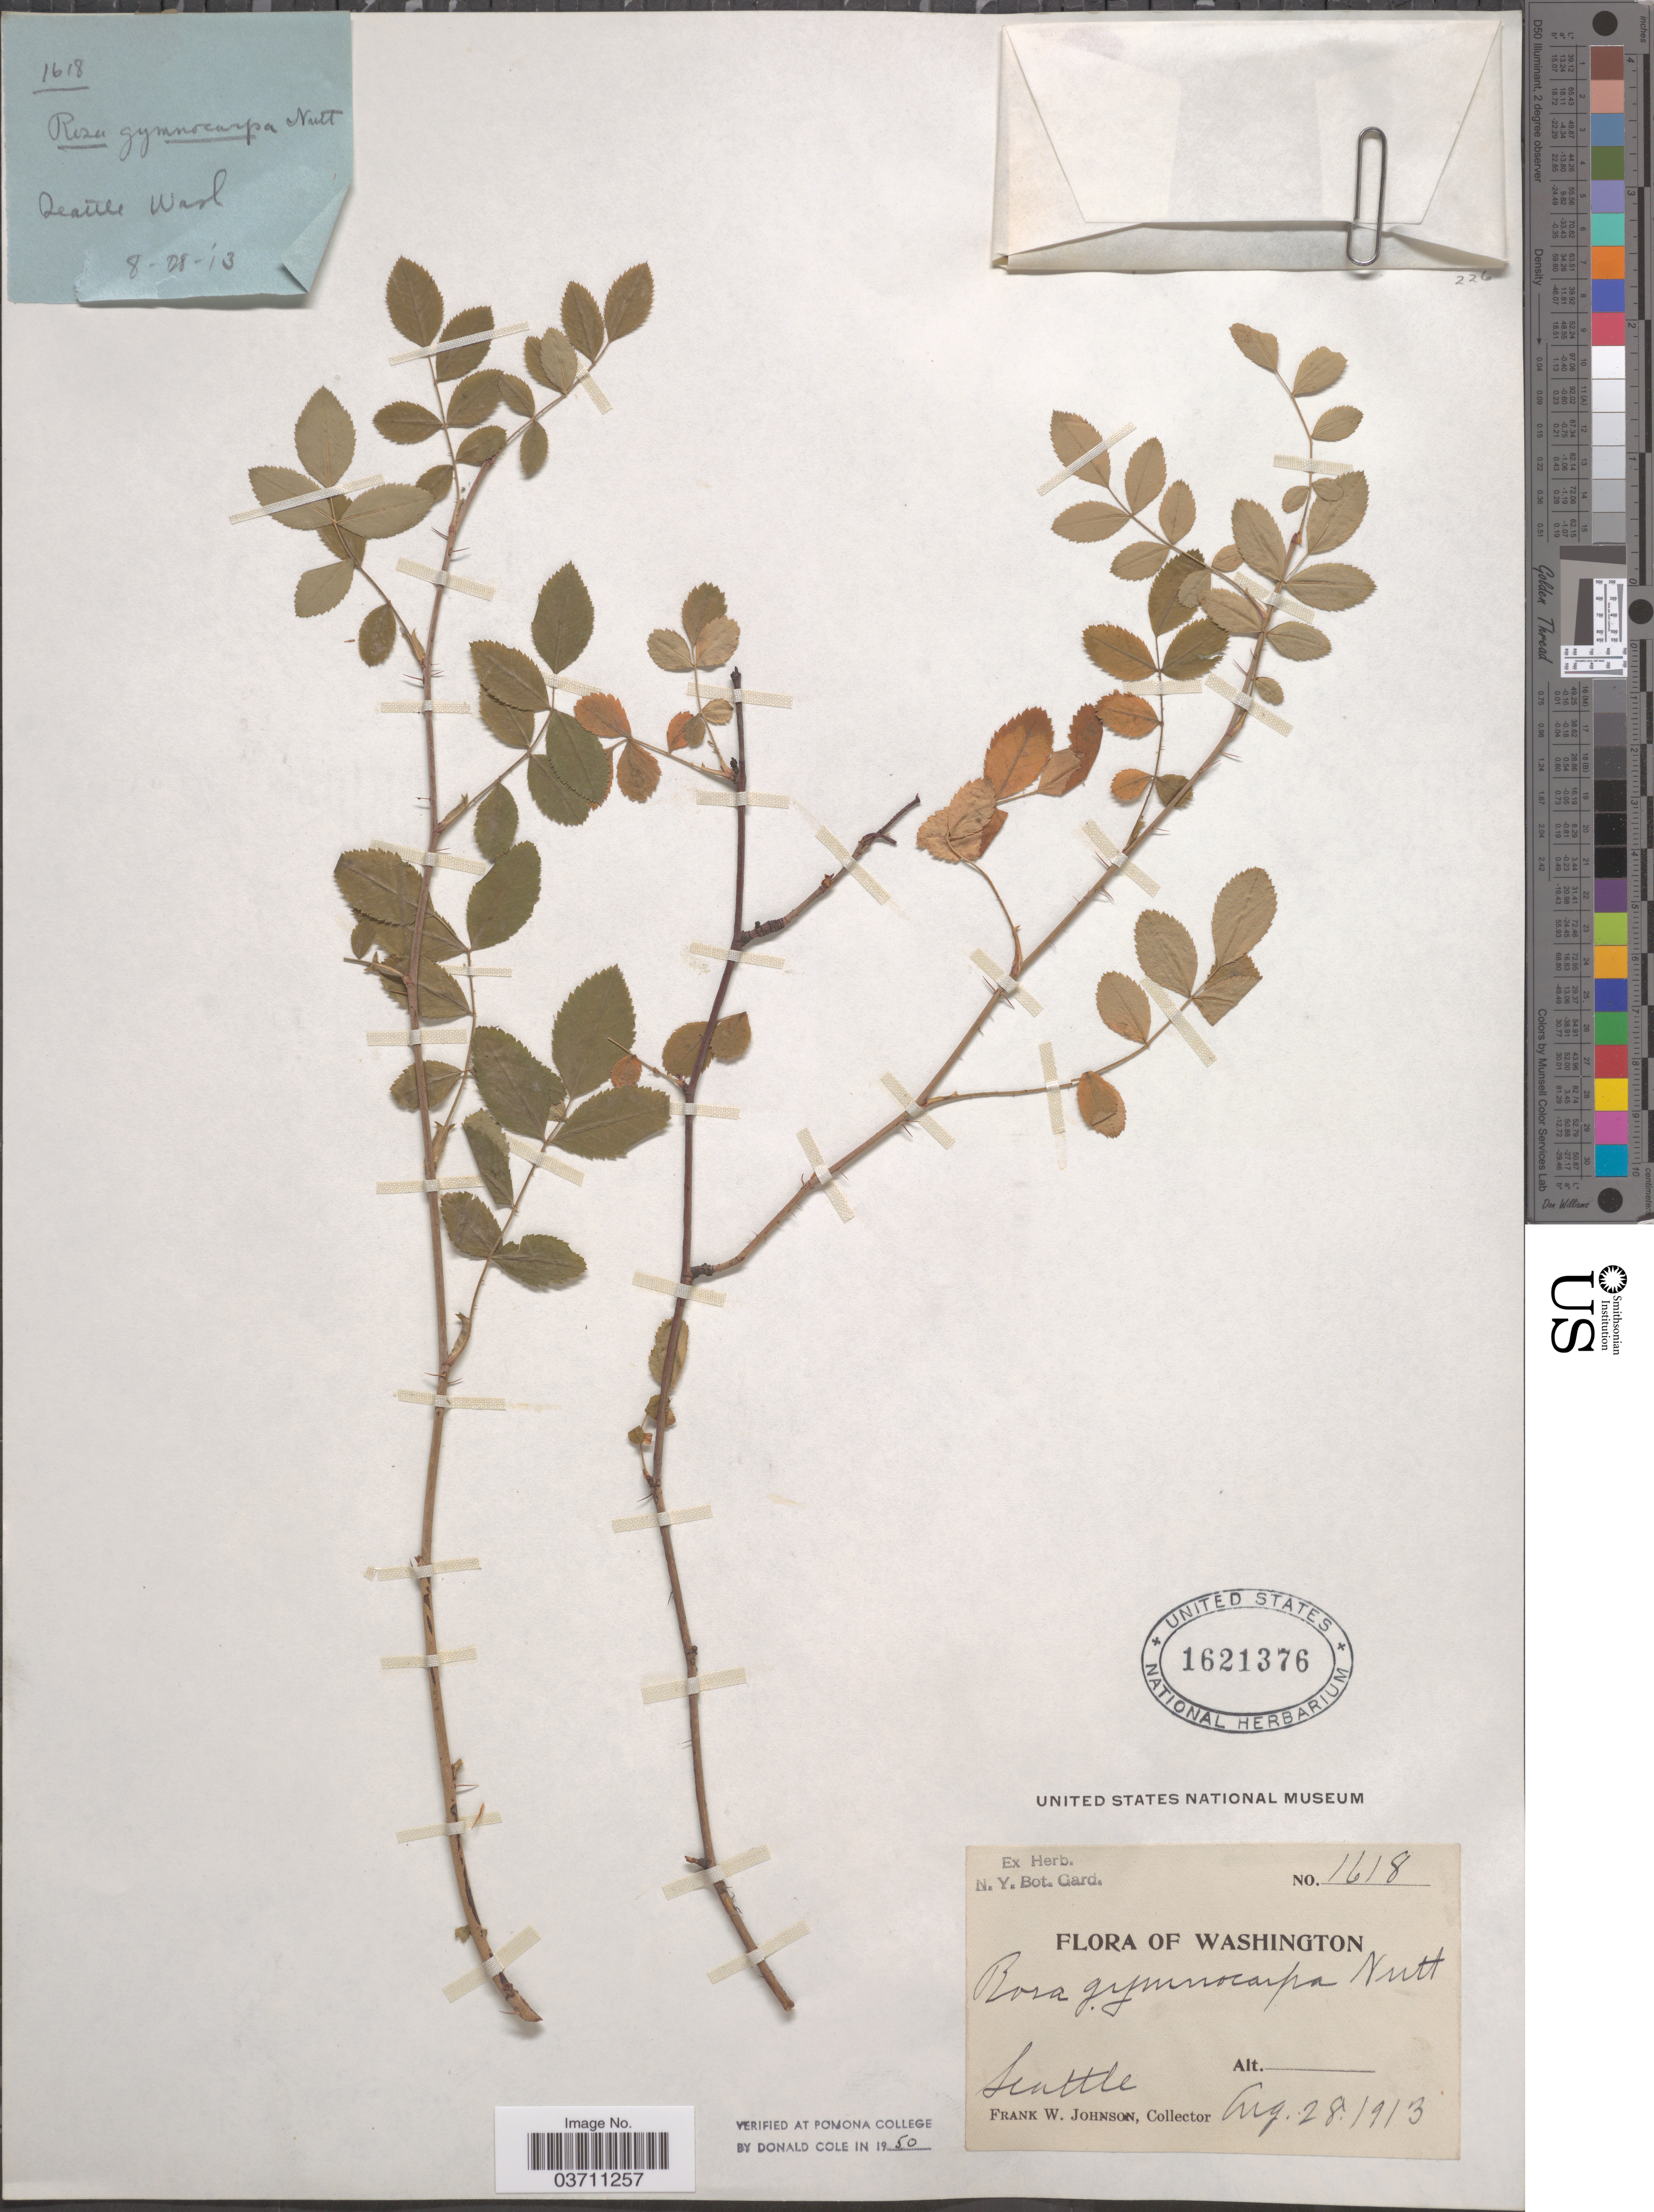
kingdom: Plantae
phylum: Tracheophyta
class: Magnoliopsida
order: Rosales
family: Rosaceae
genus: Rosa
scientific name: Rosa gymnocarpa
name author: Nutt.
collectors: F. W. Johnson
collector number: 1618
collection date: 1913-08-28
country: United States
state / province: Washington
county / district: King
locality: Seattle.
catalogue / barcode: US 1621376